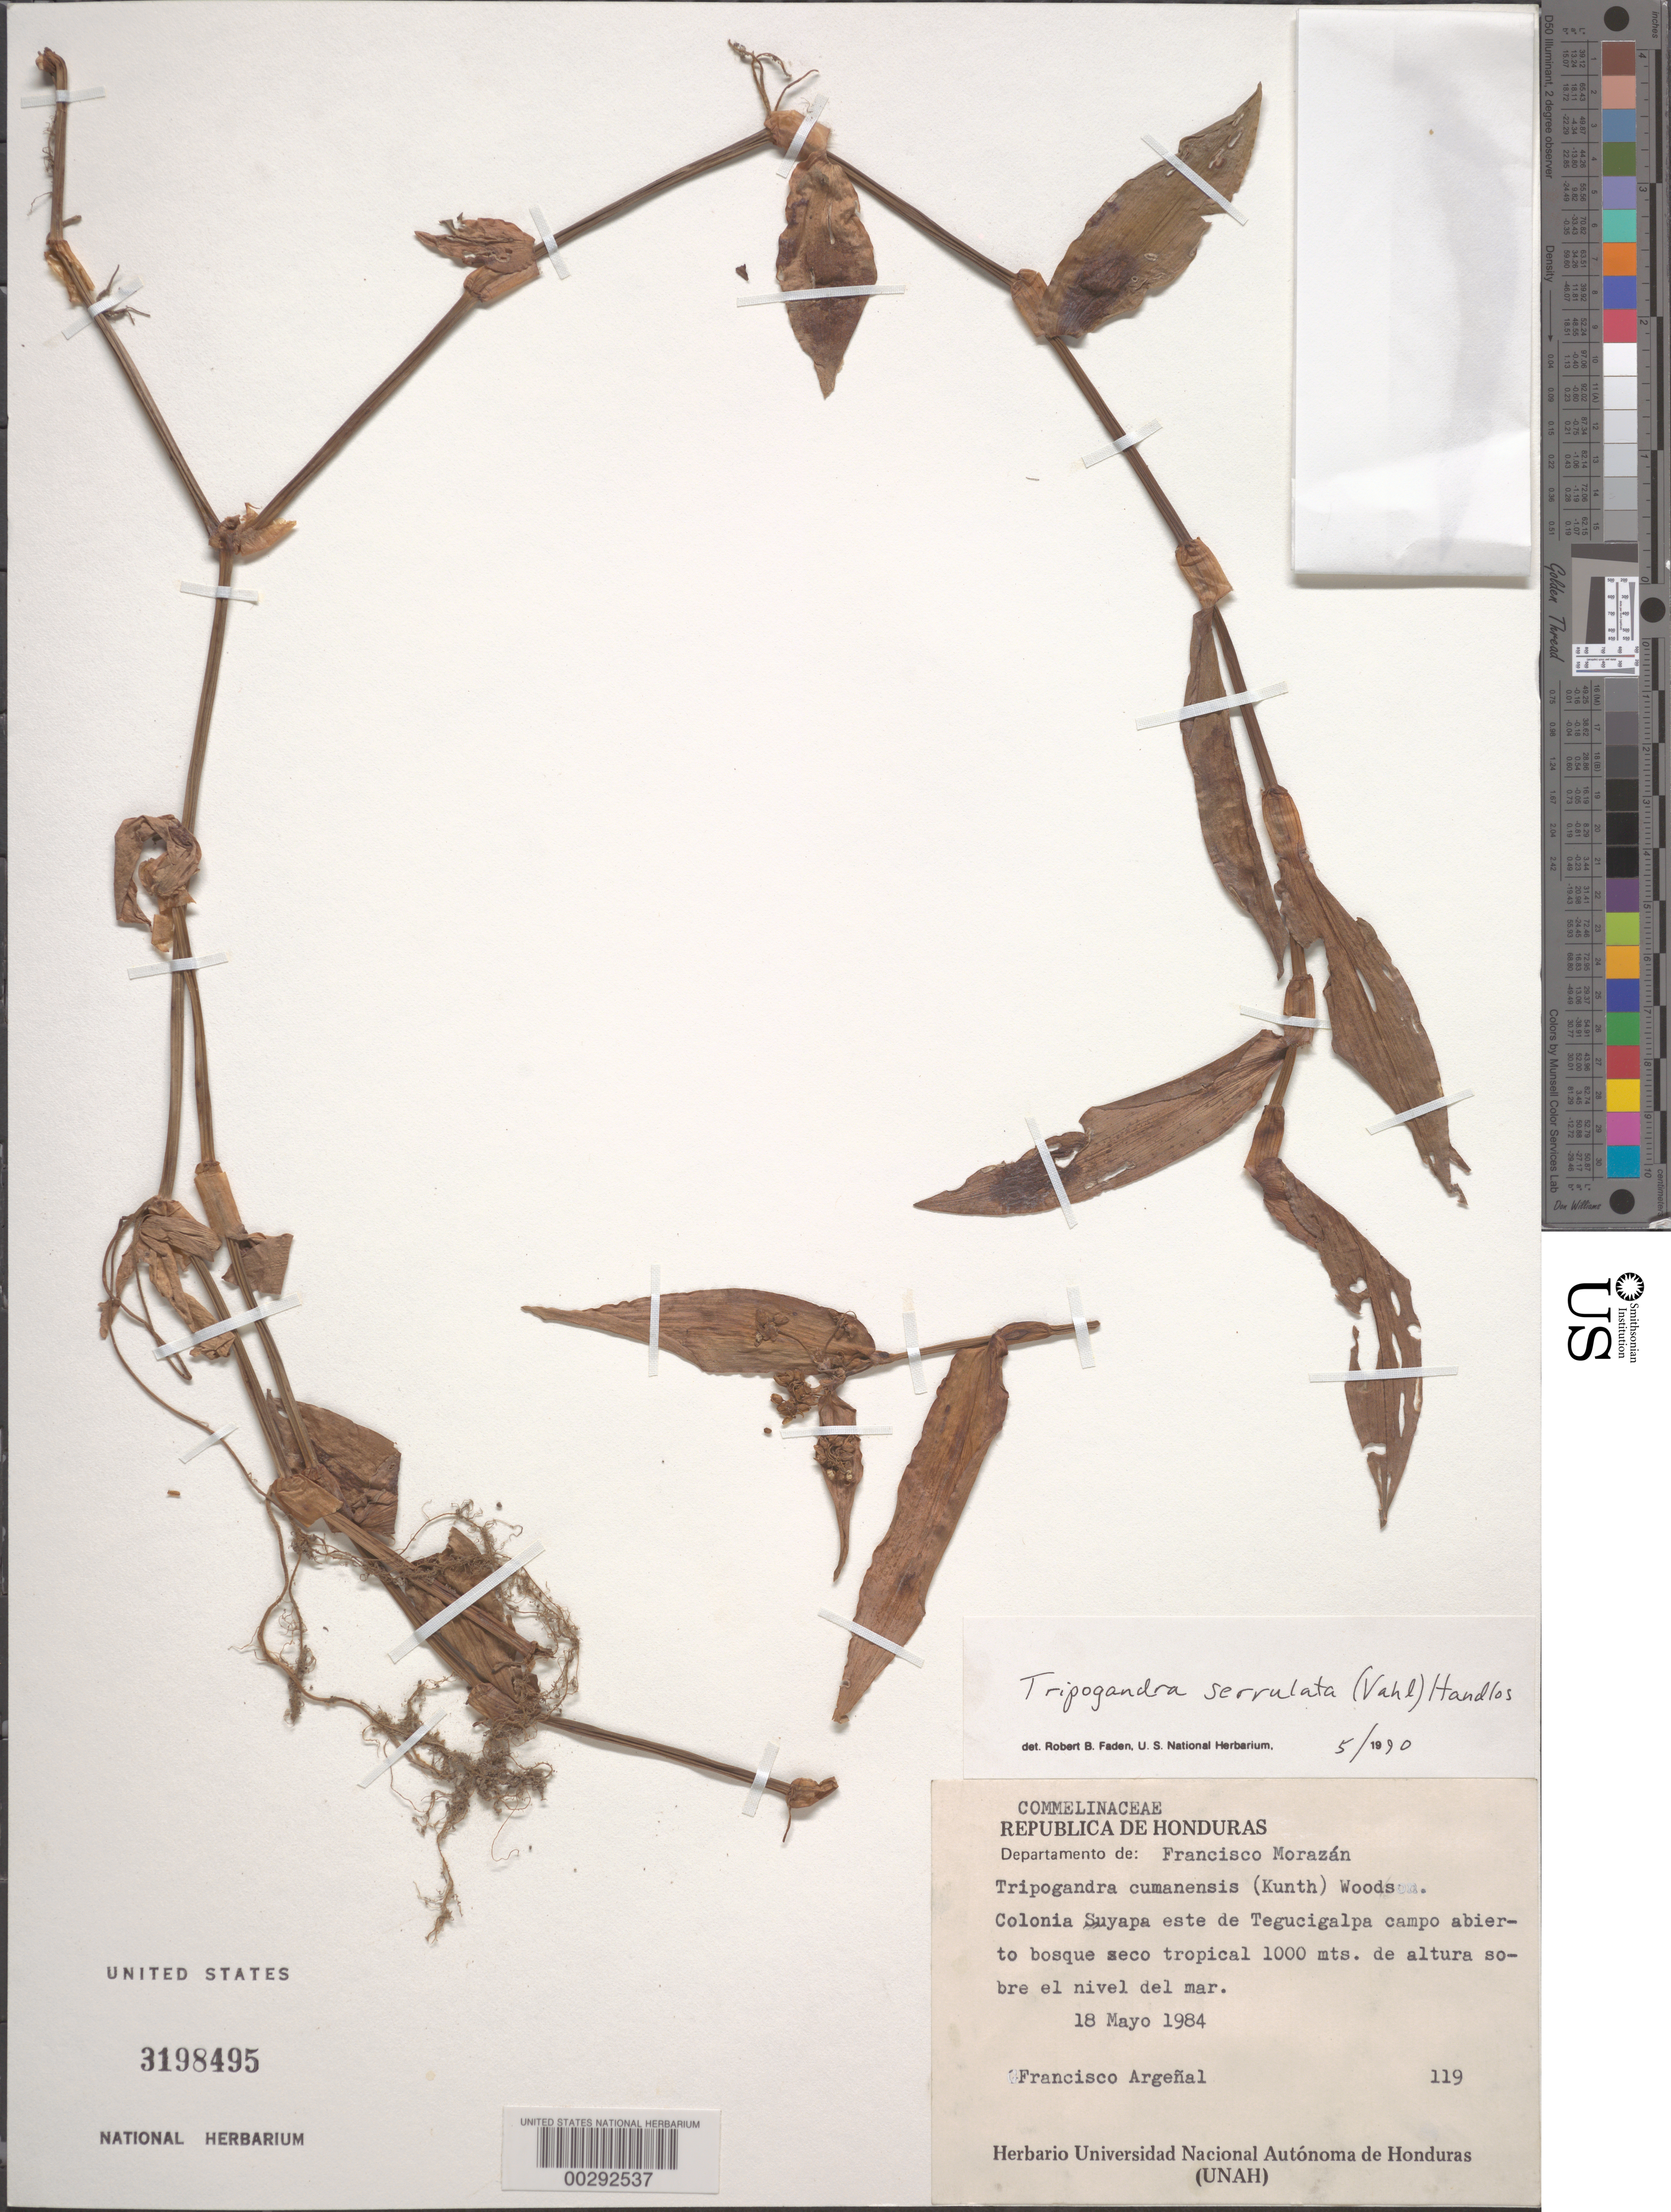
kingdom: Plantae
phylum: Tracheophyta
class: Liliopsida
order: Commelinales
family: Commelinaceae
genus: Tripogandra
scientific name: Tripogandra serrulata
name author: (Vahl) Handlos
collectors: F. Argenal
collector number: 119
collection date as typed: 18 May 1984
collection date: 1984-05-18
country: Honduras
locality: Colonia Suyapa este de Tegucigalpa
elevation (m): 1000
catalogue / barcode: US 3198495